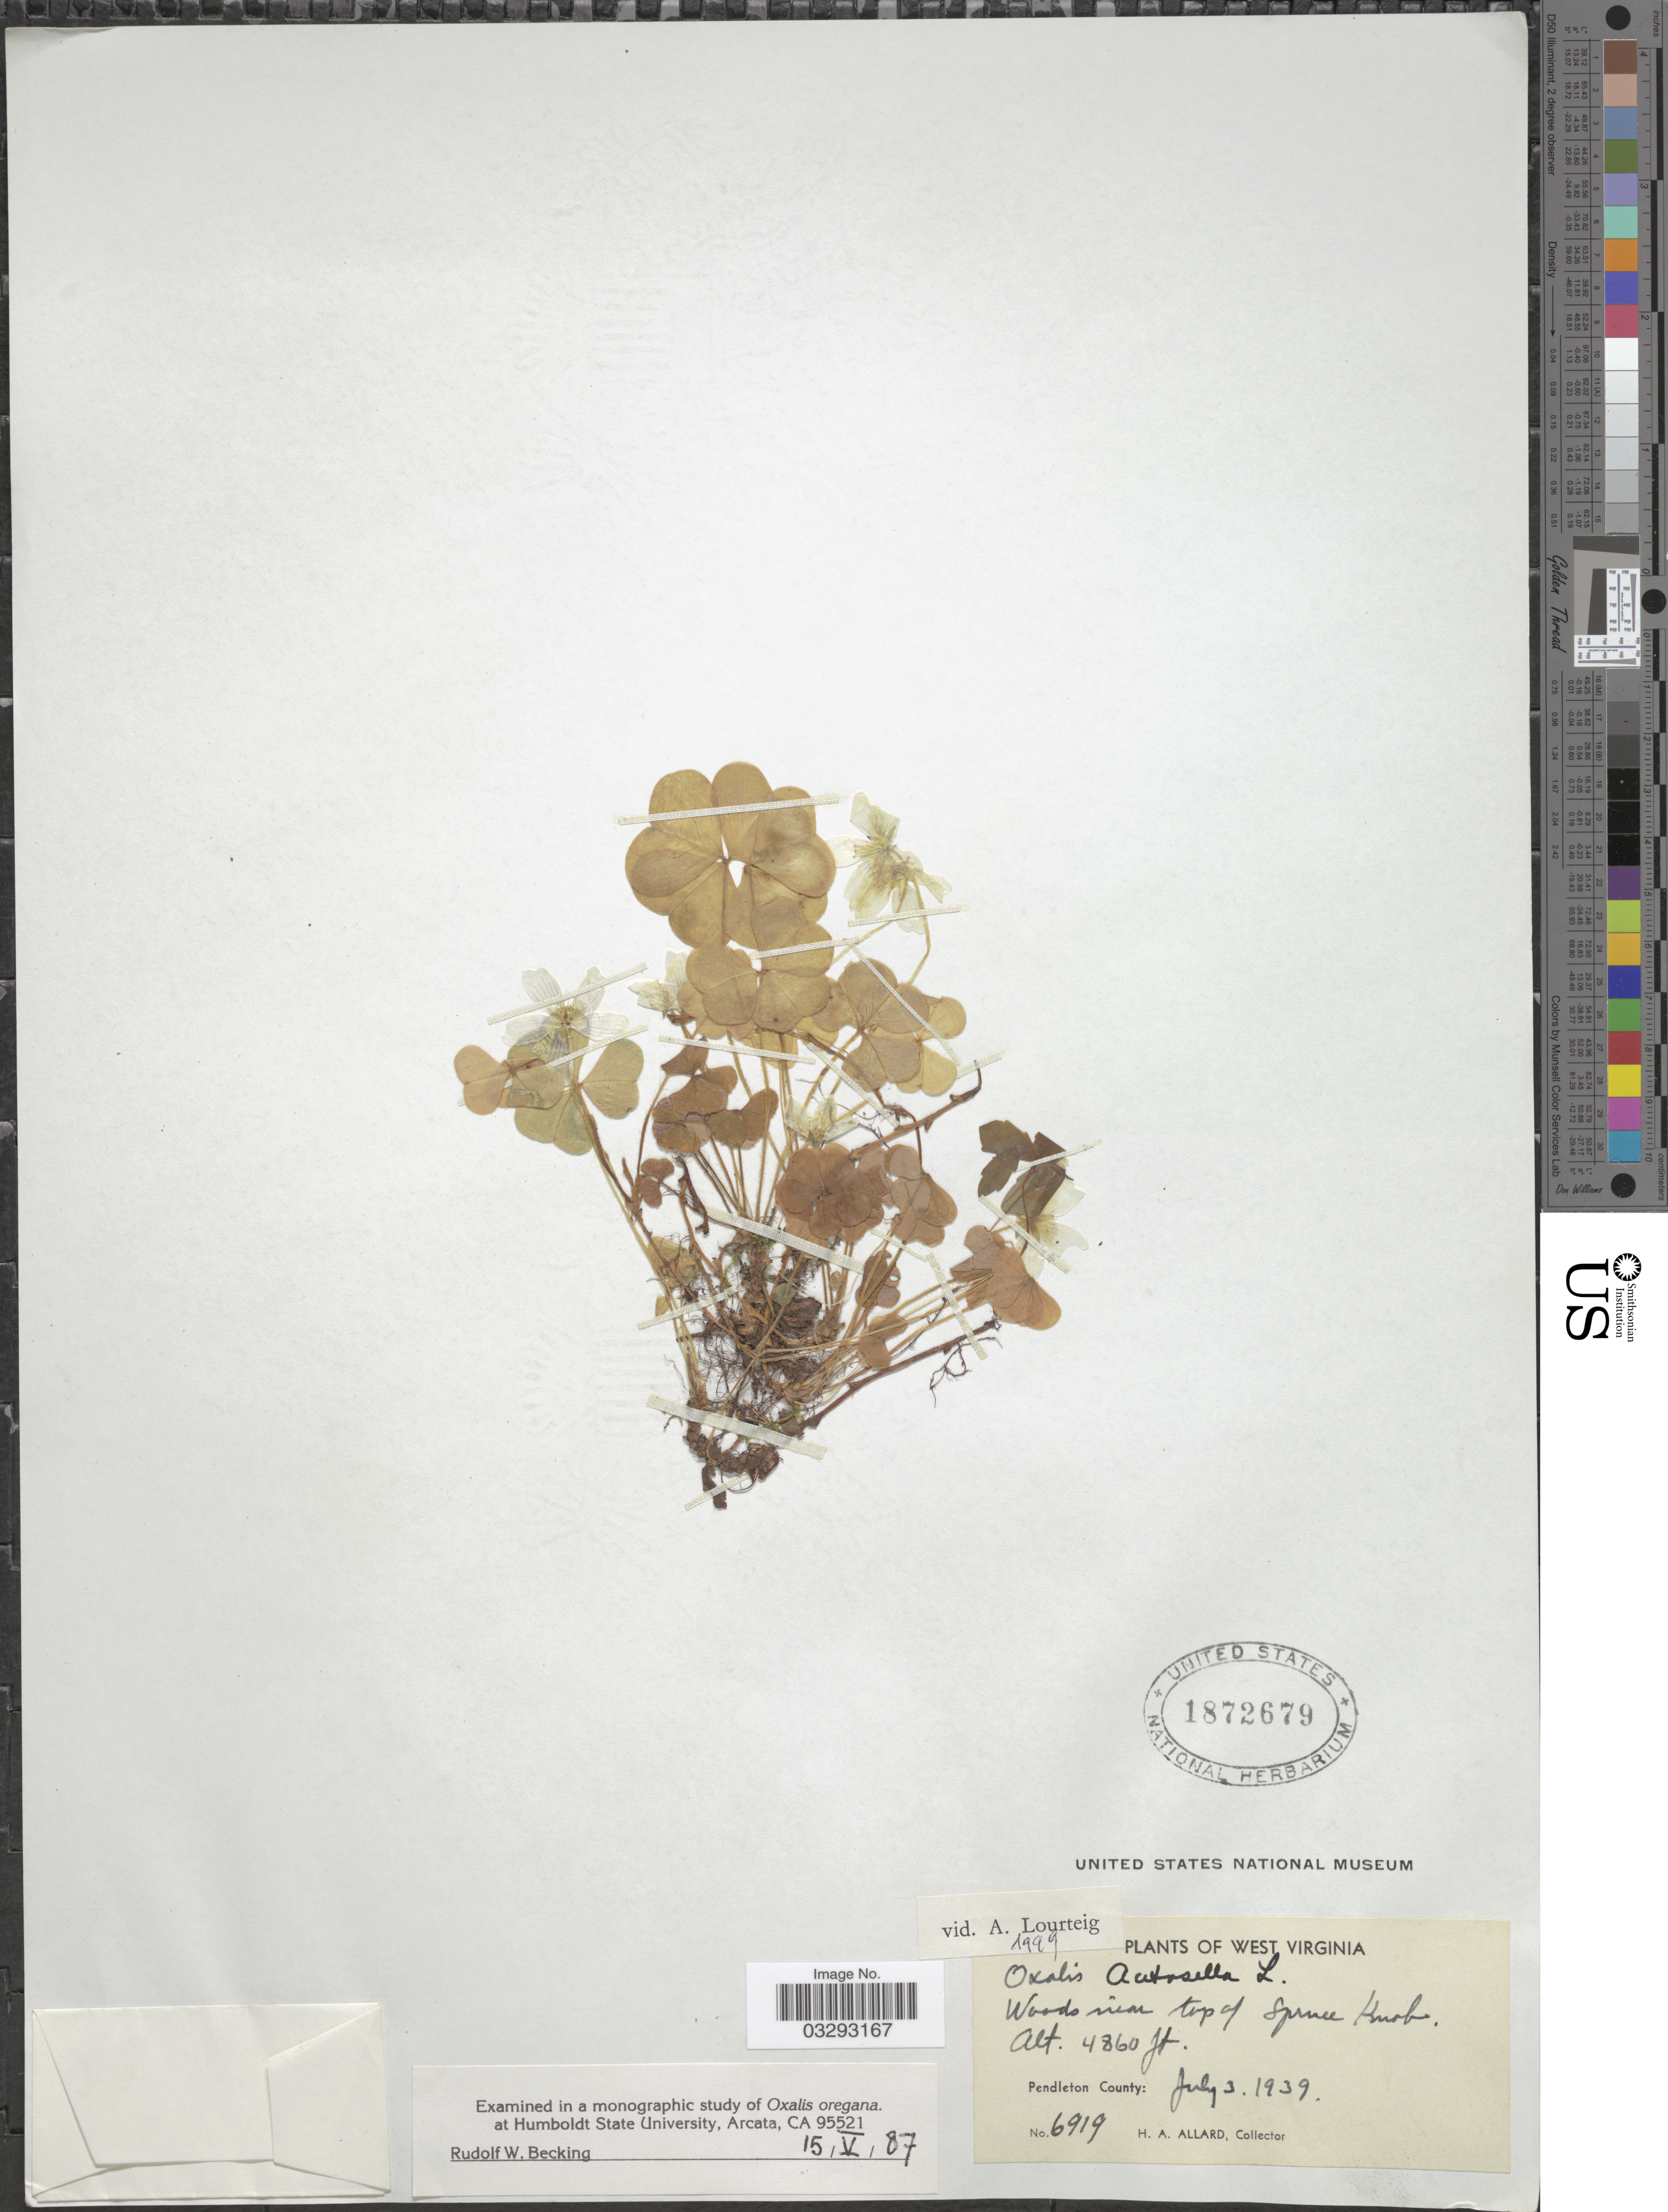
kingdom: Plantae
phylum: Tracheophyta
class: Magnoliopsida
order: Oxalidales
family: Oxalidaceae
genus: Oxalis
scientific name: Oxalis acetosella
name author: L.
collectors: H. A. Allard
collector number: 6919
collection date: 1939-07-03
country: United States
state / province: West Virginia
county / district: Pendleton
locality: Woods near top of Spruce Knob. Pendleton County.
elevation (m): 1481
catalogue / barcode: US 1872679